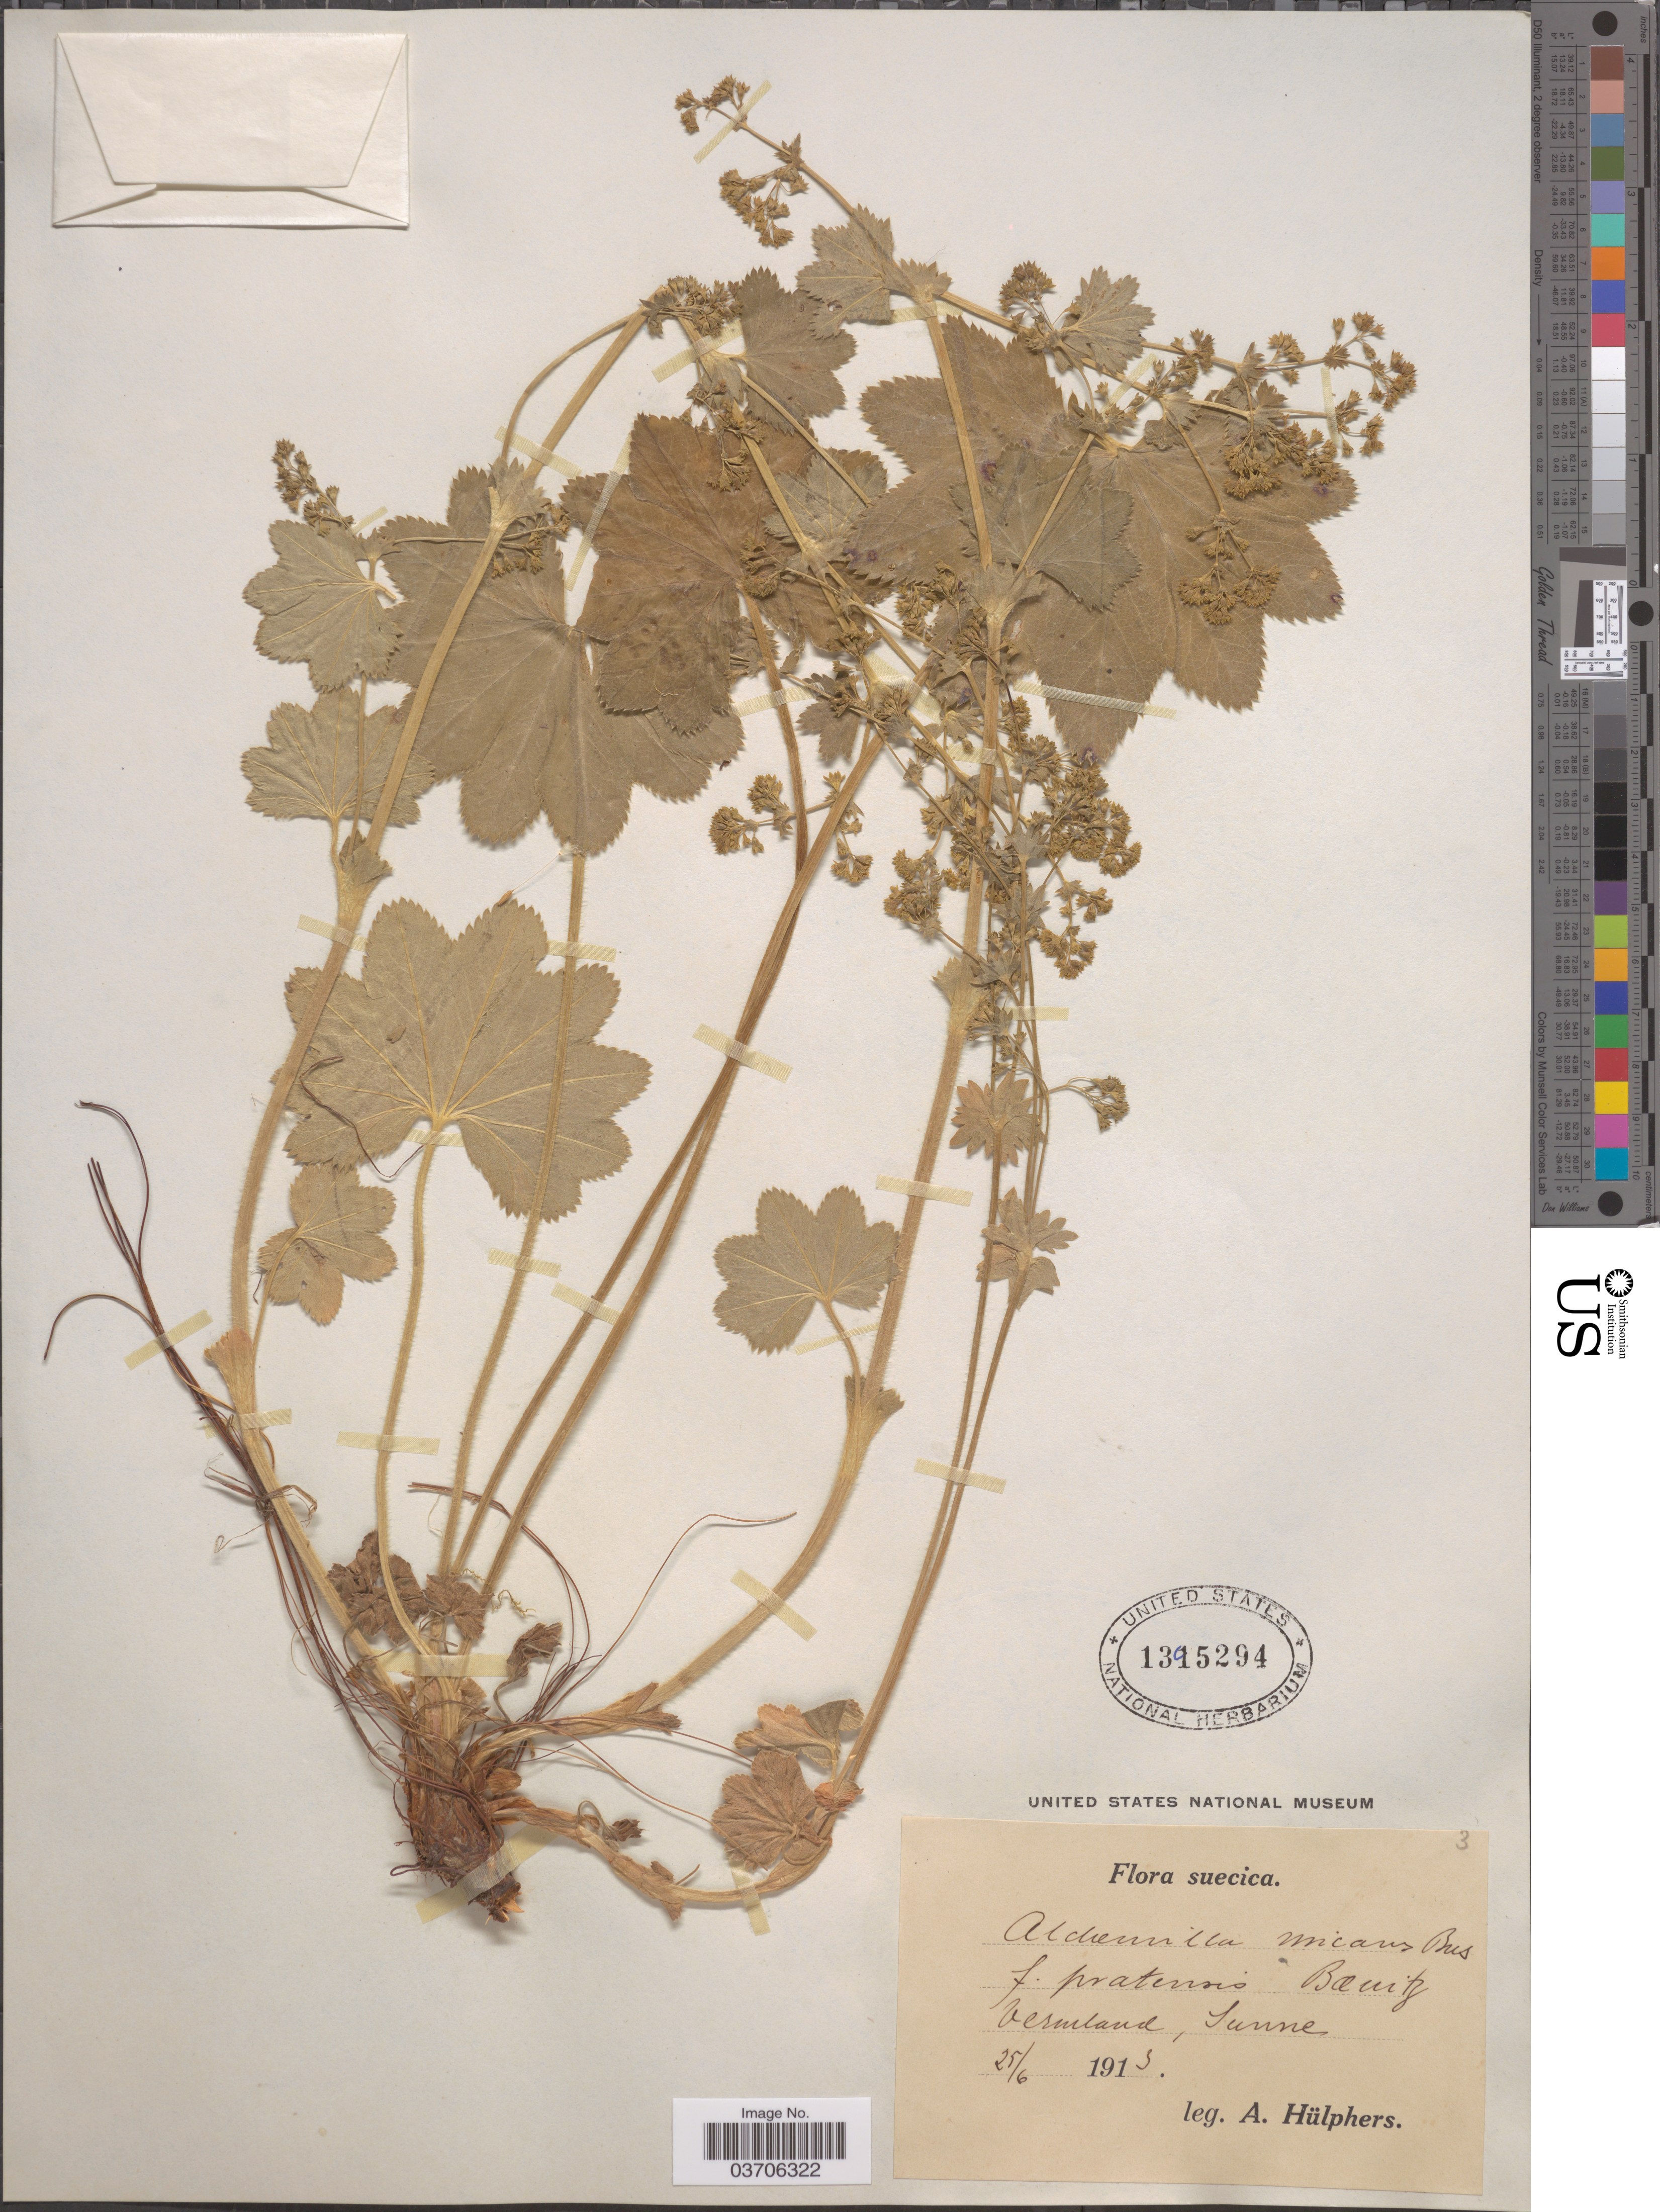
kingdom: Plantae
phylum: Tracheophyta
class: Magnoliopsida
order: Rosales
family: Rosaceae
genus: Alchemilla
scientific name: Alchemilla micans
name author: Buser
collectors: A. Hülphers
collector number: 3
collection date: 1913-06-25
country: Sweden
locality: Suecica. Vermland, Sunne.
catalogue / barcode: US 1395294